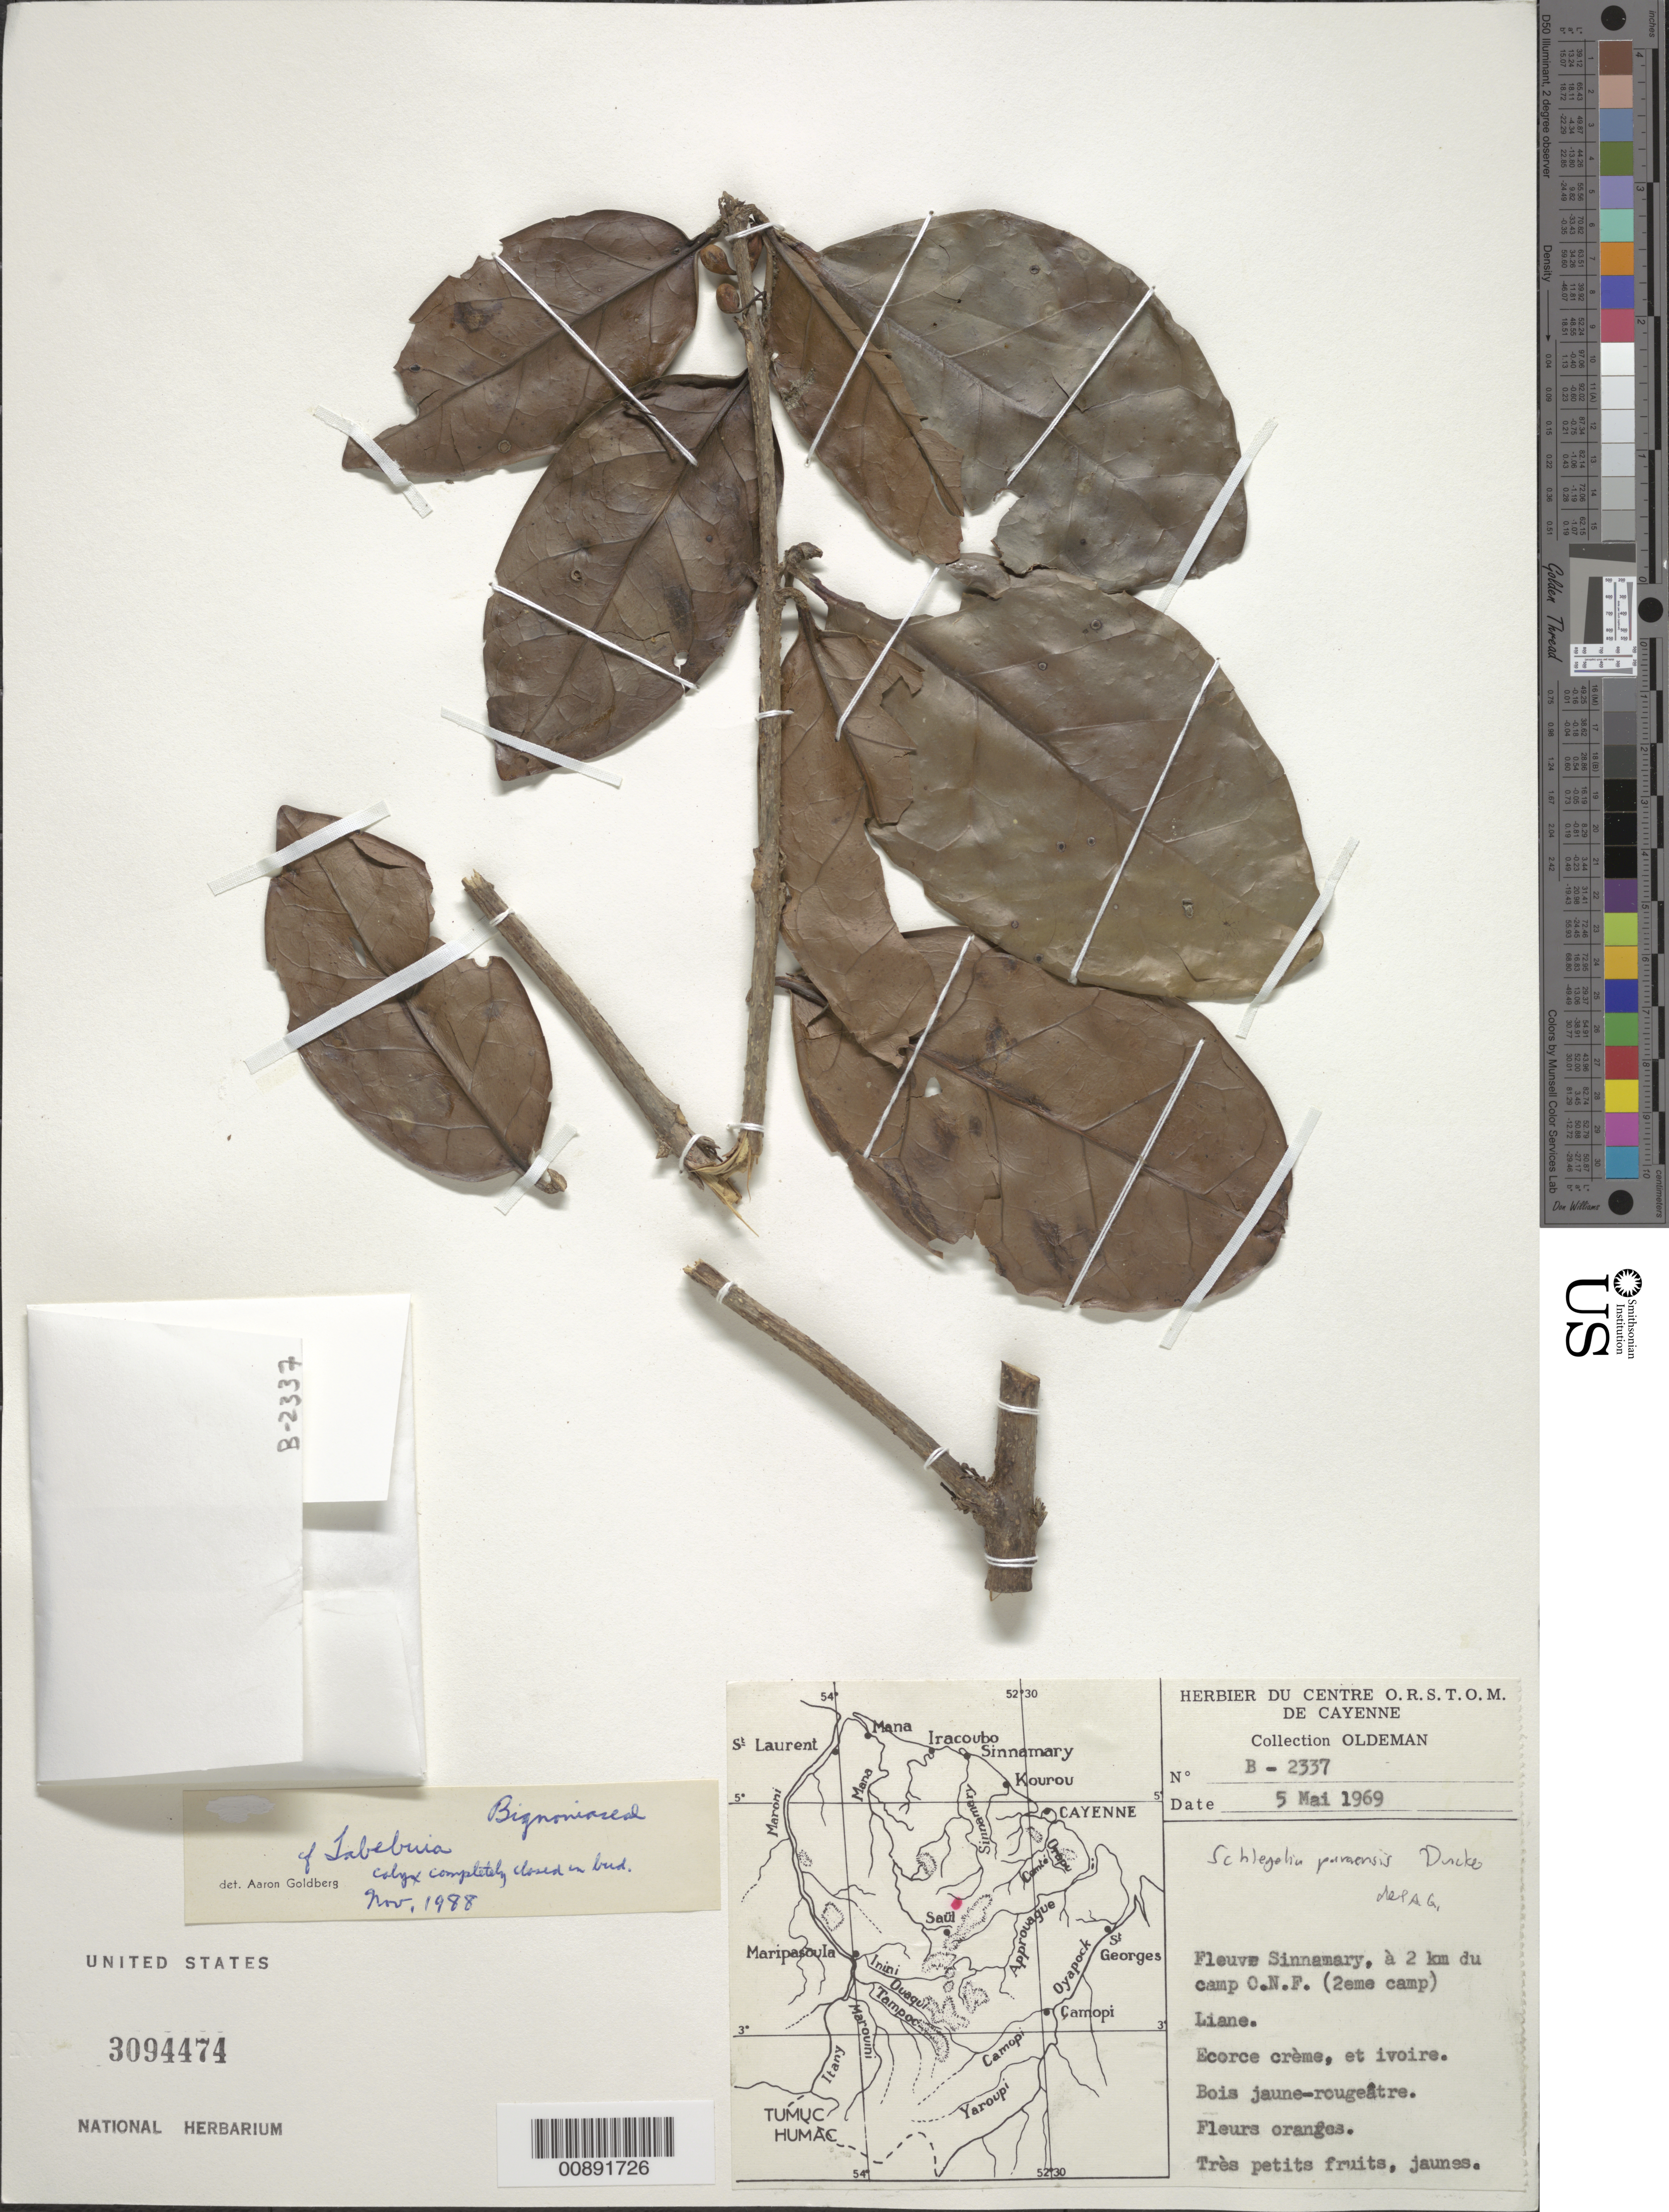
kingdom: Plantae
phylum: Tracheophyta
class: Magnoliopsida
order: Lamiales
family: Schlegeliaceae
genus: Schlegelia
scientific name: Schlegelia paraensis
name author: Ducke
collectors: R. Oldeman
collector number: B 2337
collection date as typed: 5-May-69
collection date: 1969-05-05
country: French Guiana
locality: Fleuve Sinnamary, a 2 km du camp ONF (2eme camp)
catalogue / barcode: US 3094474